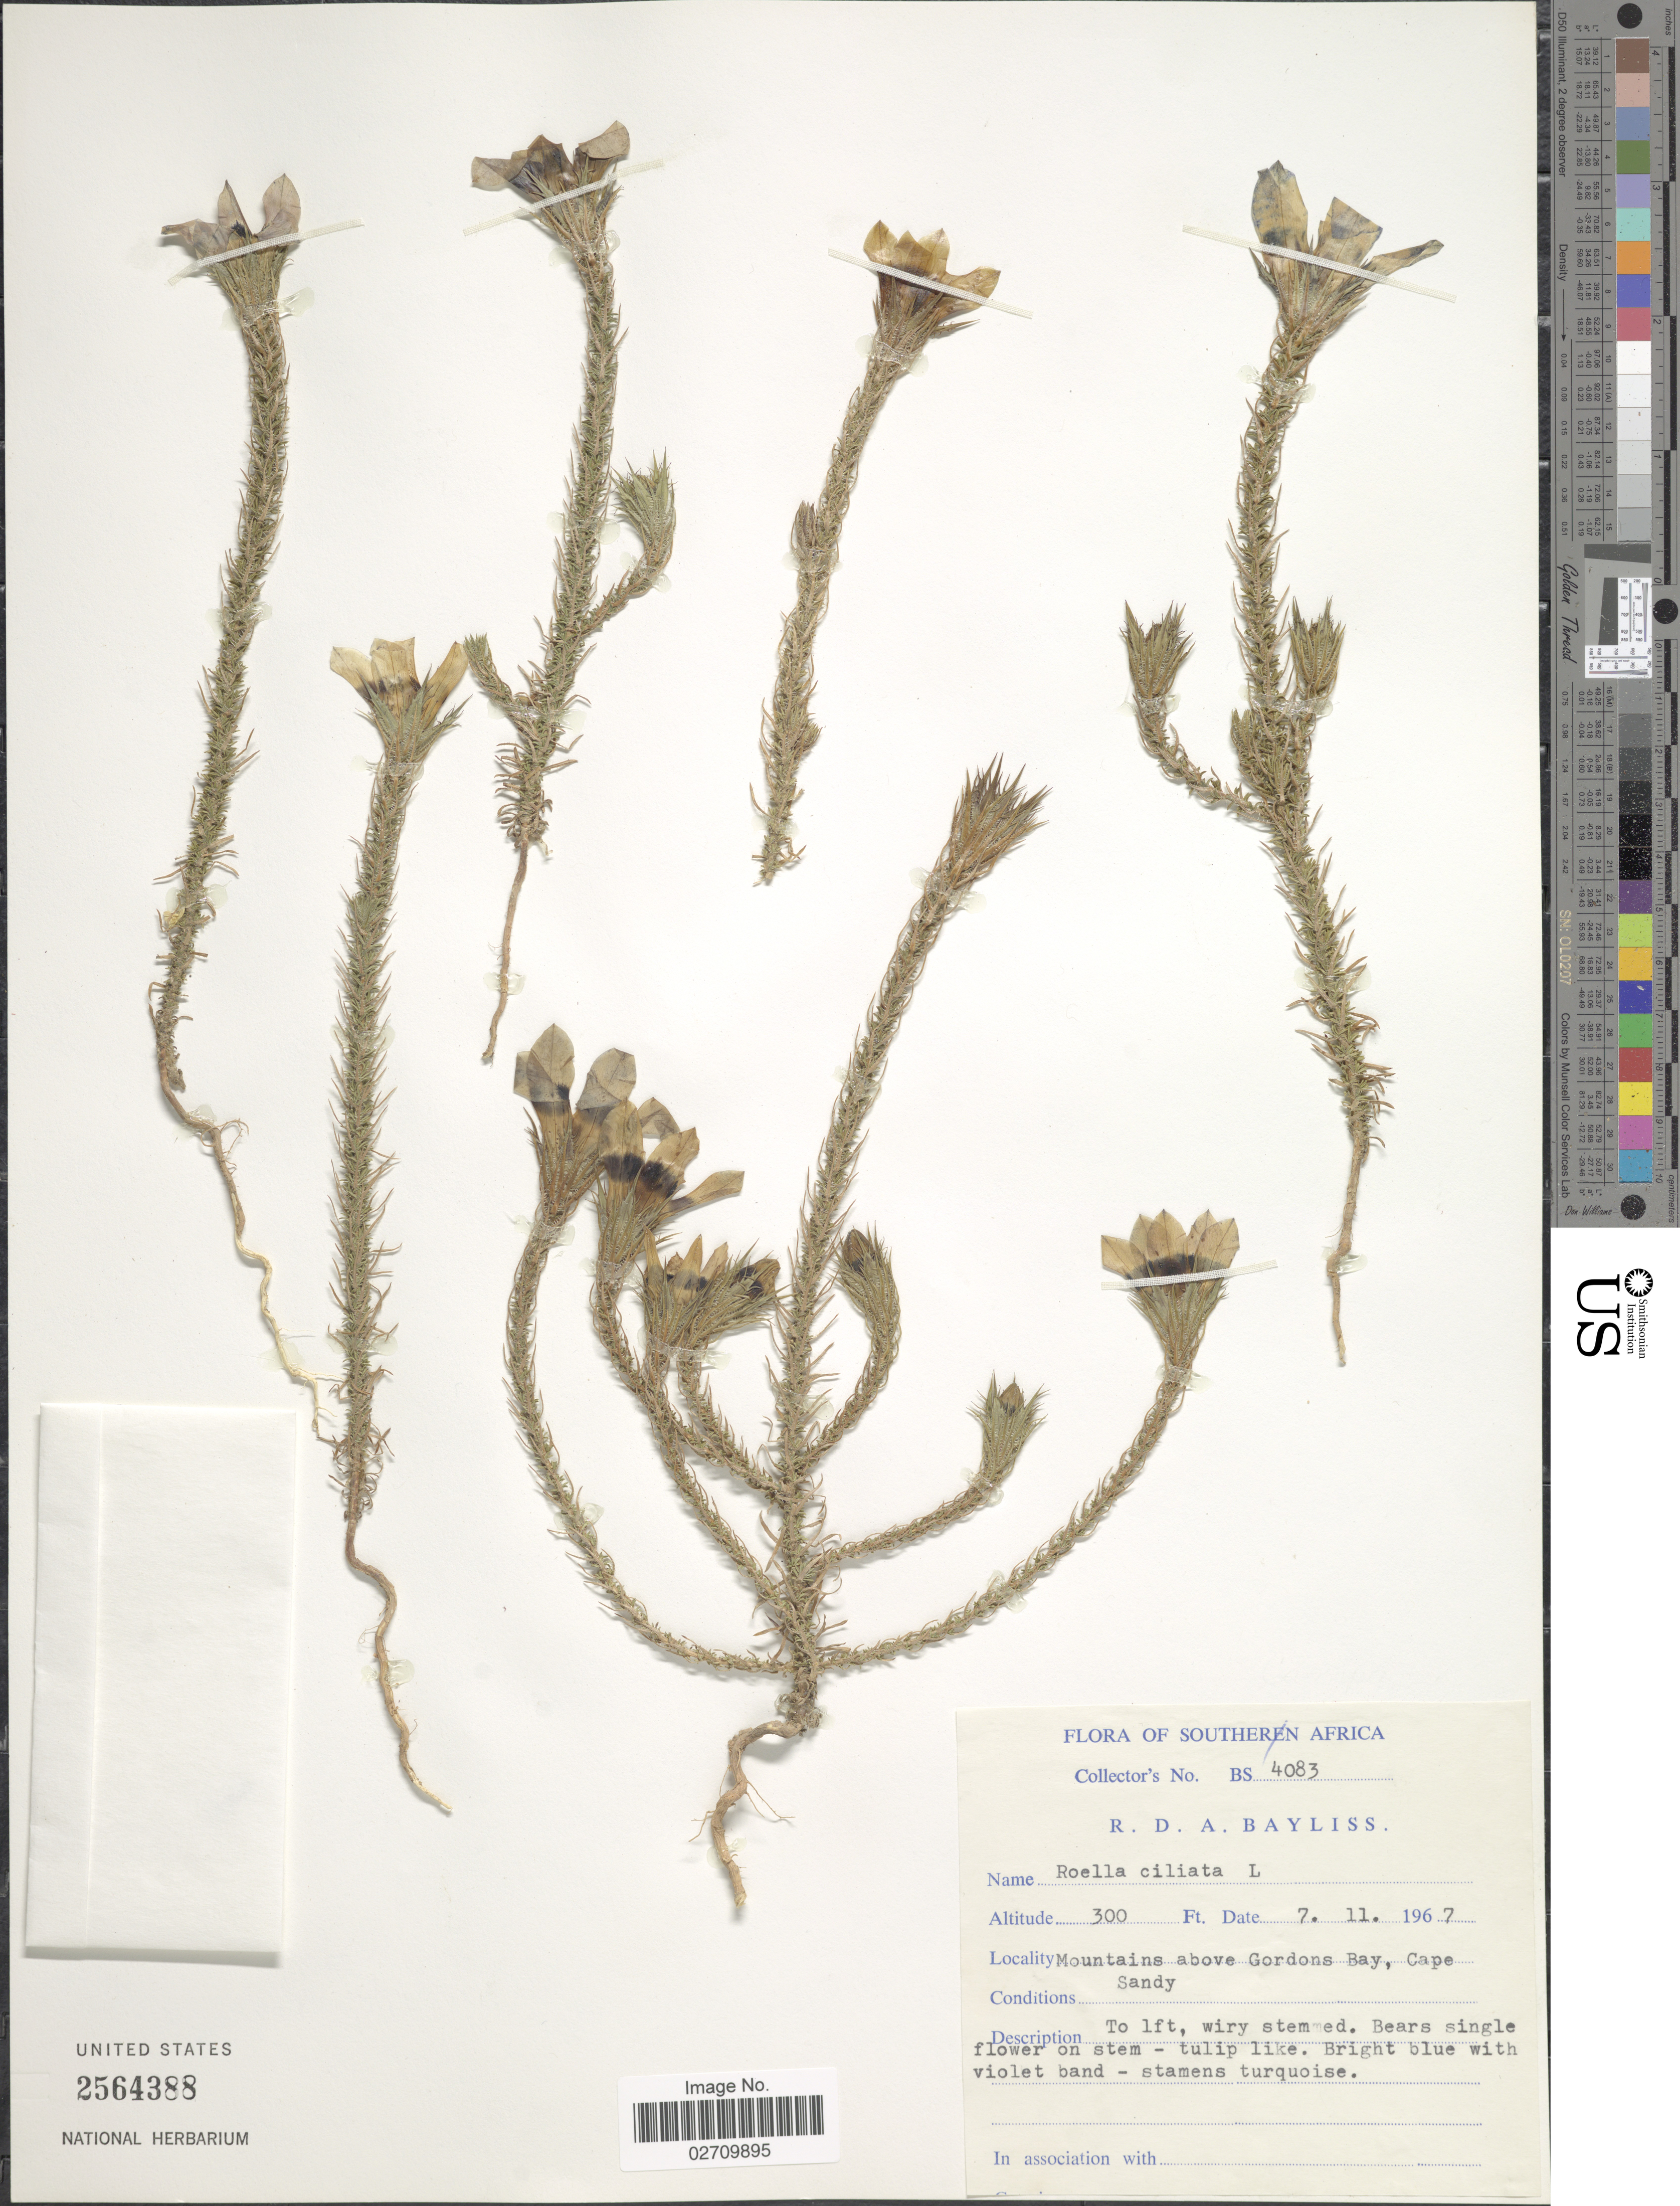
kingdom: Plantae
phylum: Tracheophyta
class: Magnoliopsida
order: Asterales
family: Campanulaceae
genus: Roella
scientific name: Roella ciliata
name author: L.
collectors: R. Bayliss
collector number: BS4083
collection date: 1967-11-07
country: South Africa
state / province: Western Cape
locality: Mountains above Gordons Bay, Cape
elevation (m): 91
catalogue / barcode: US 2564388